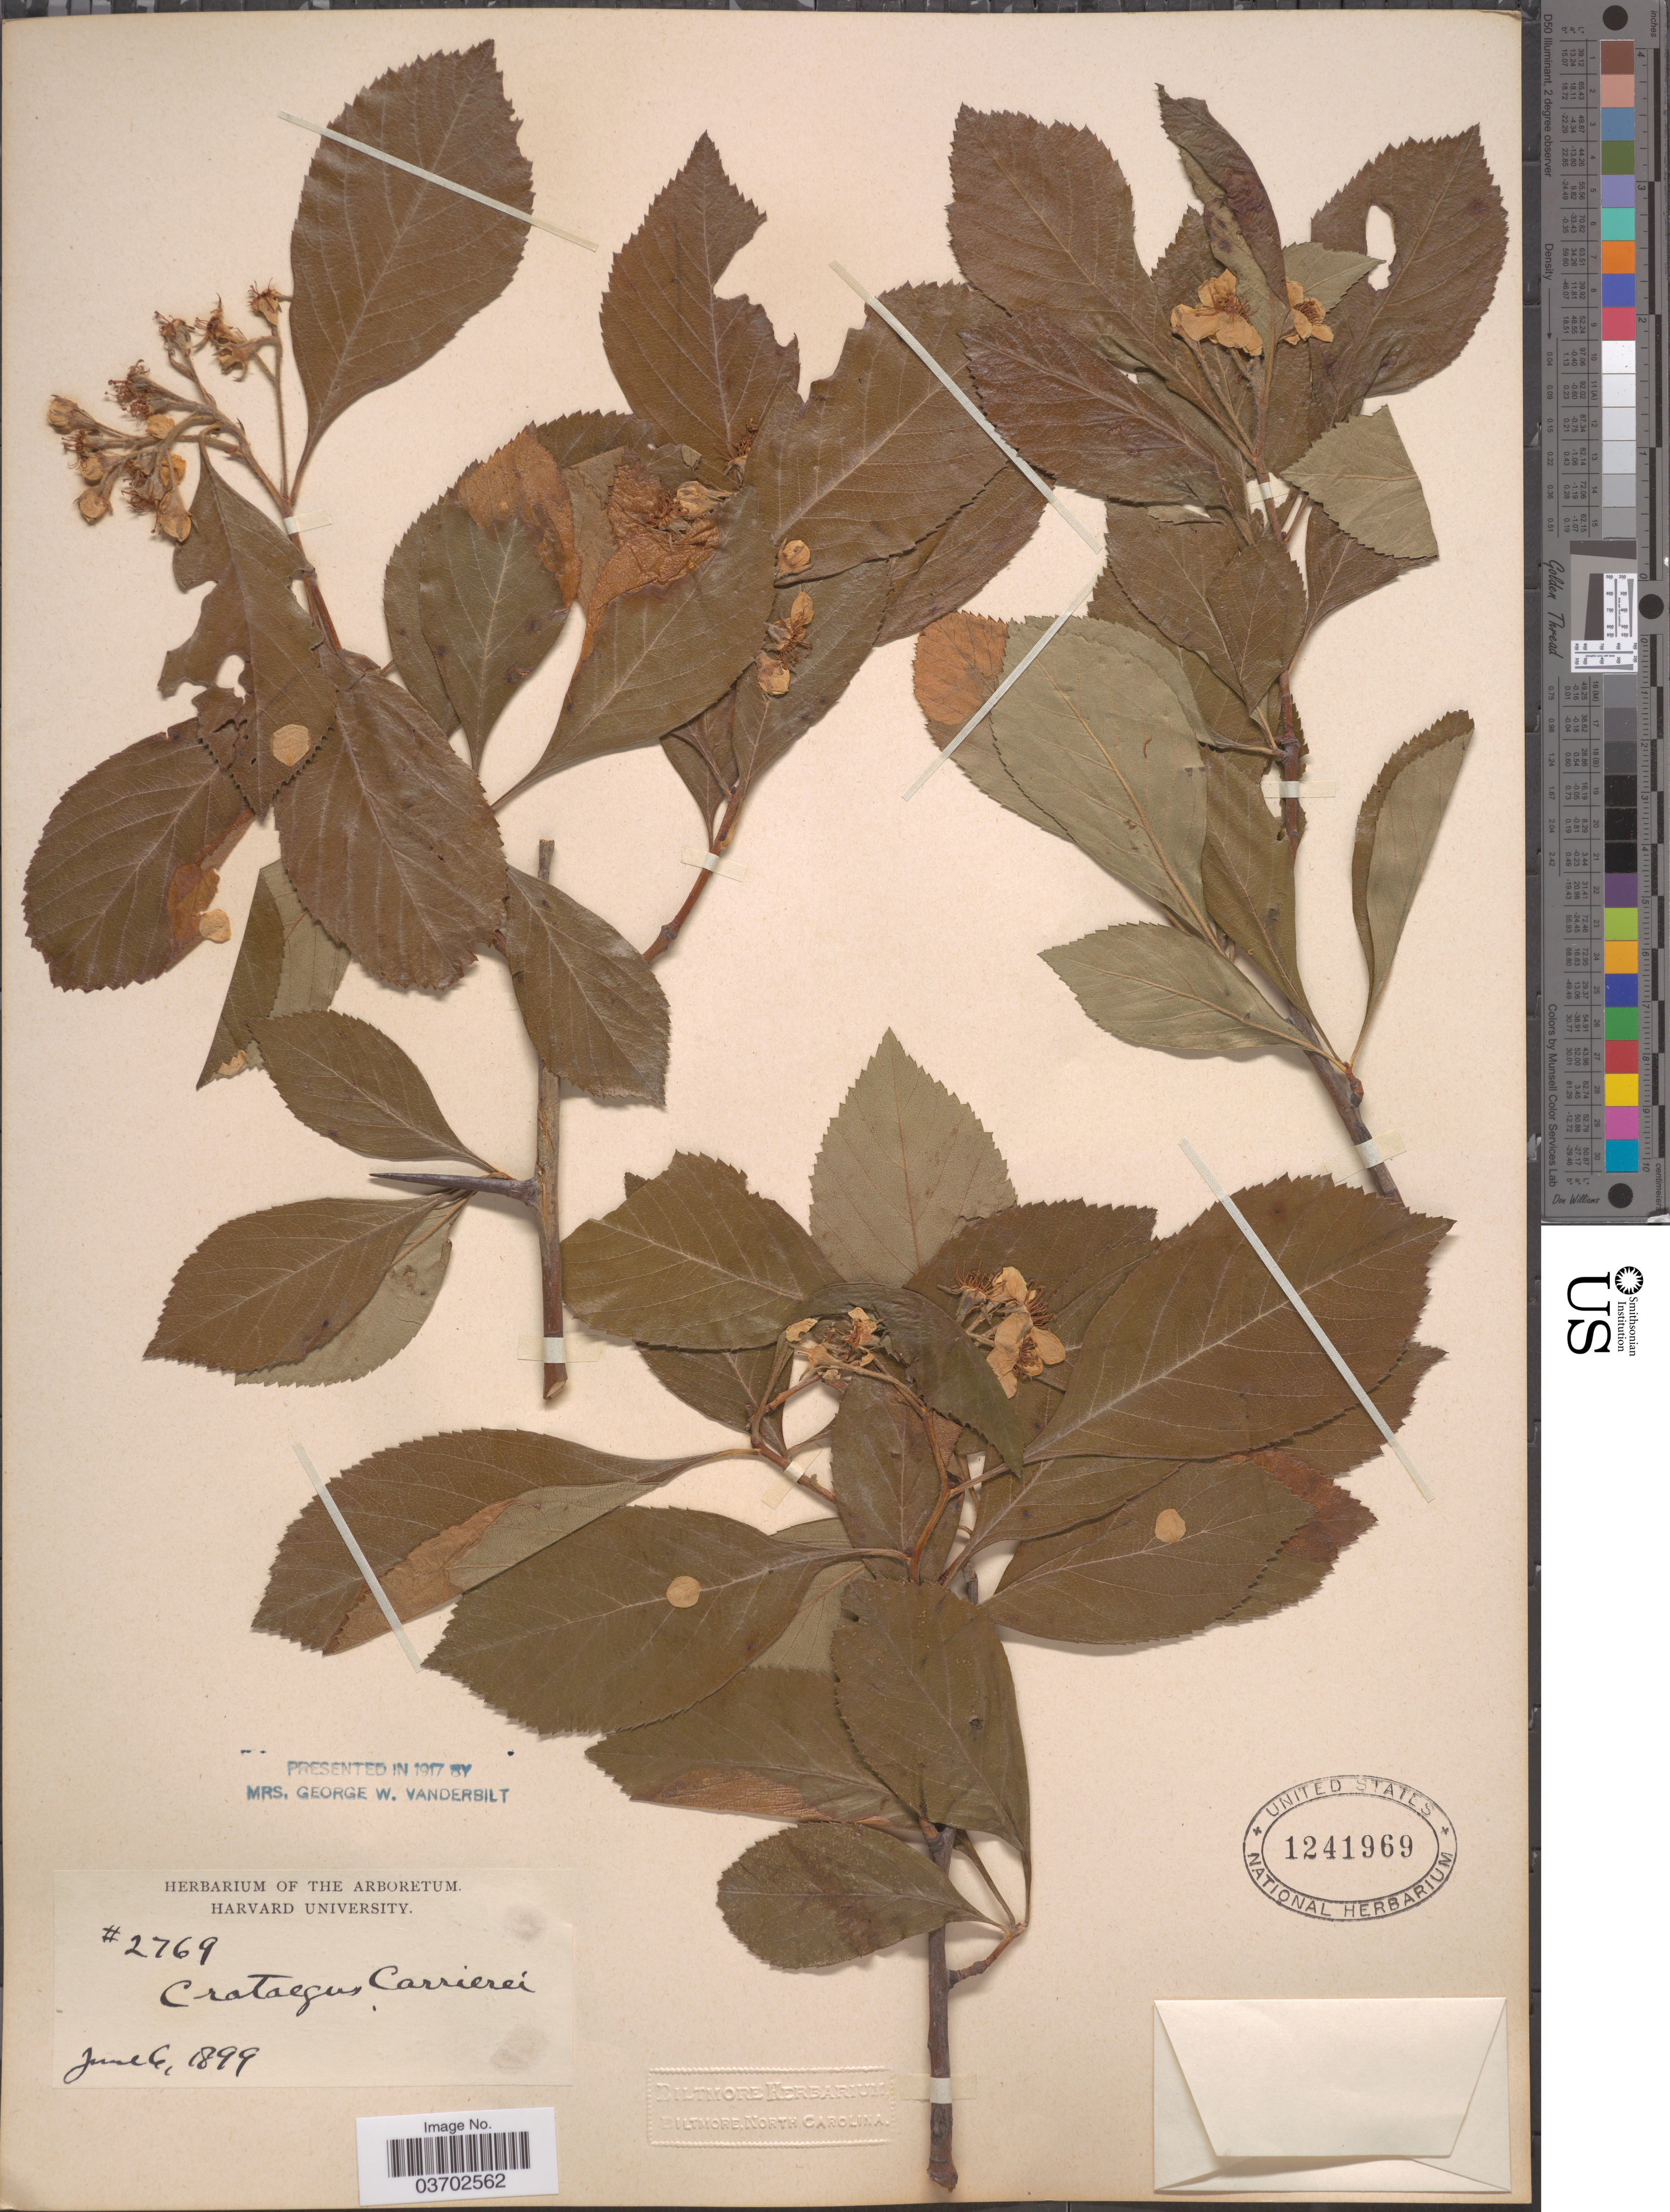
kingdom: Plantae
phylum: Tracheophyta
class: Magnoliopsida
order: Rosales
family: Rosaceae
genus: Crataegus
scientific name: Crataegus carrierei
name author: Hort.Vauvel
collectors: Ex herb. of the Arboretum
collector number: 2769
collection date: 1899-06-06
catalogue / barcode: US 1241969